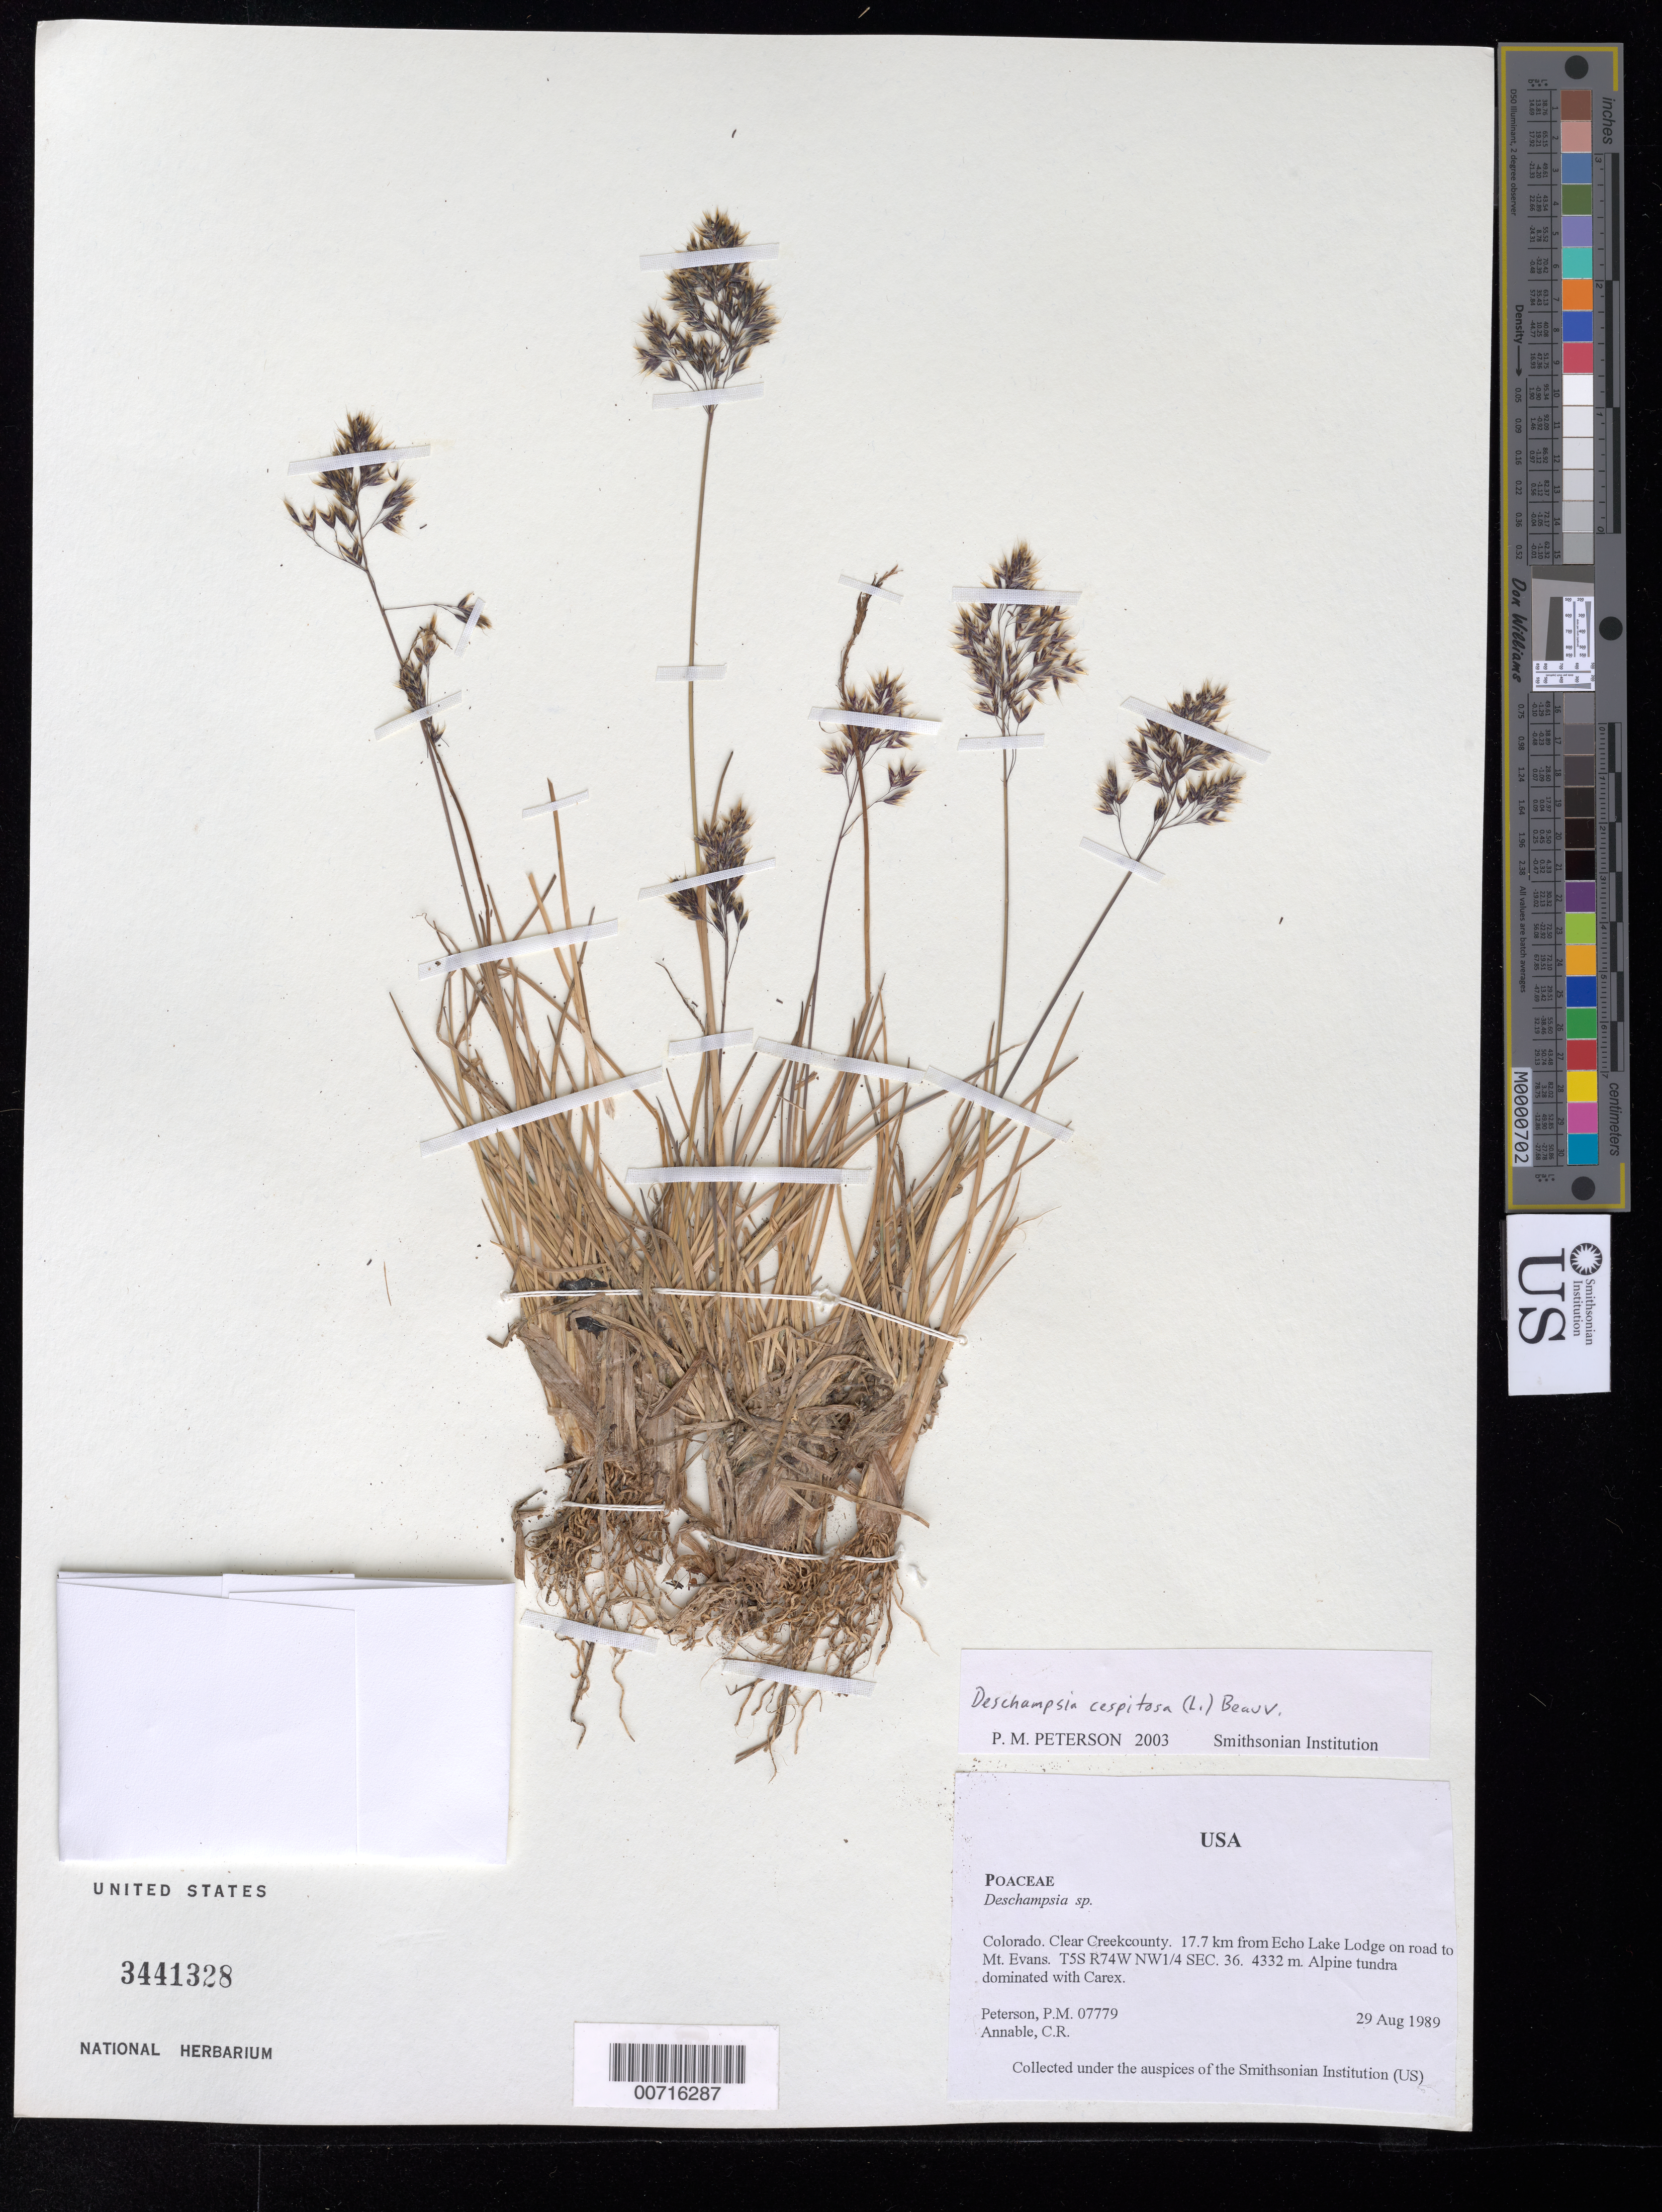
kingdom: Plantae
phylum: Tracheophyta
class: Liliopsida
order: Poales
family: Poaceae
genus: Deschampsia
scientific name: Deschampsia cespitosa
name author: (L.) P. Beauv.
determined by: Peterson, Paul M., (BOT), Smithsonian Institution - National Museum of Natural History (UNITED STATES)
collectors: P. M. Peterson & C. R. Annable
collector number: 07779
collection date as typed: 29 Aug 1989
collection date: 1989-08-29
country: United States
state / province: Colorado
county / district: Clear Creek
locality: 17.7 km from Echo Lake Lodge on road to Mt. Evans. T5S R74W NW1/4 SEC. 36.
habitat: Alpine tundra dominated with Carex.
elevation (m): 4332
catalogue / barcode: US 3441328